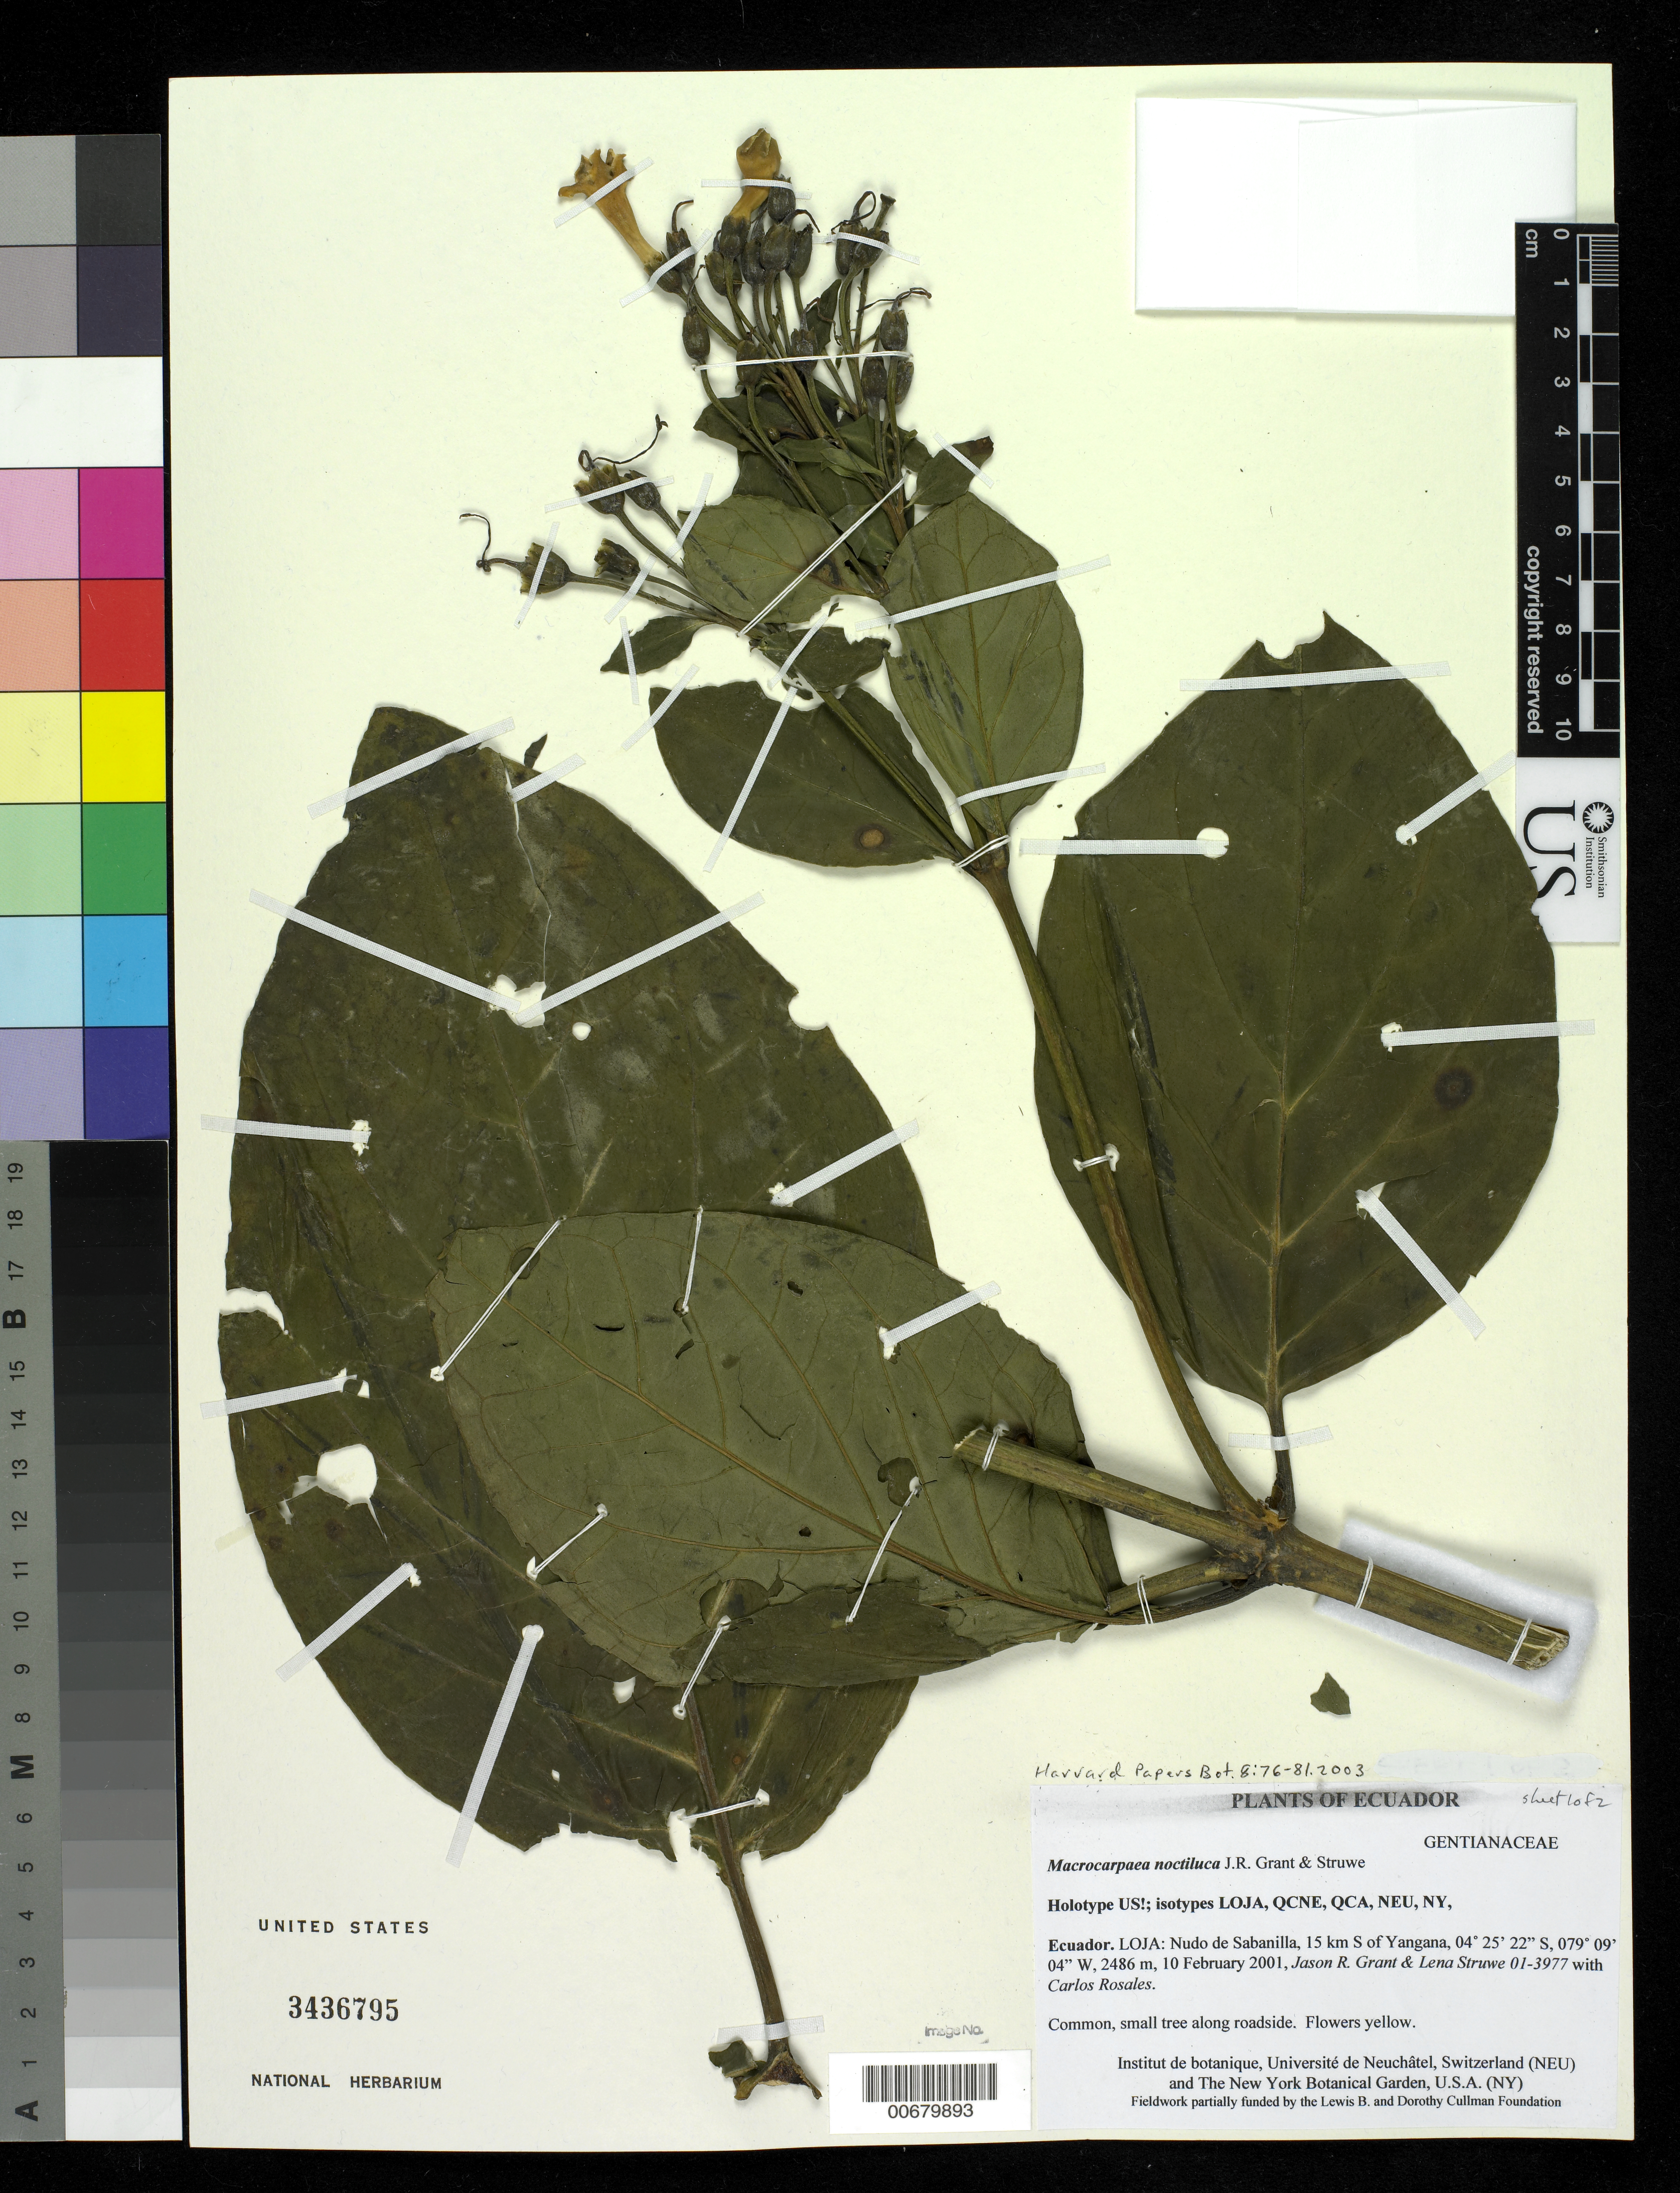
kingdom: Plantae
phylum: Tracheophyta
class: Magnoliopsida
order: Gentianales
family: Gentianaceae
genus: Macrocarpaea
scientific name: Macrocarpaea noctiluca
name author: J.R. Grant & Struwe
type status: Holotype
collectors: J. R. Grant, L. Struwe & M. Rosales C.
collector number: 01-3977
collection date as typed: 10 Feb 2001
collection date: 2001-02-10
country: Ecuador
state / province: Loja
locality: Nudo de Sabanilla, 15 km S of Yangana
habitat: Common, small tree along roadside.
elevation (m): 2486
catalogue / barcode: US 3436795